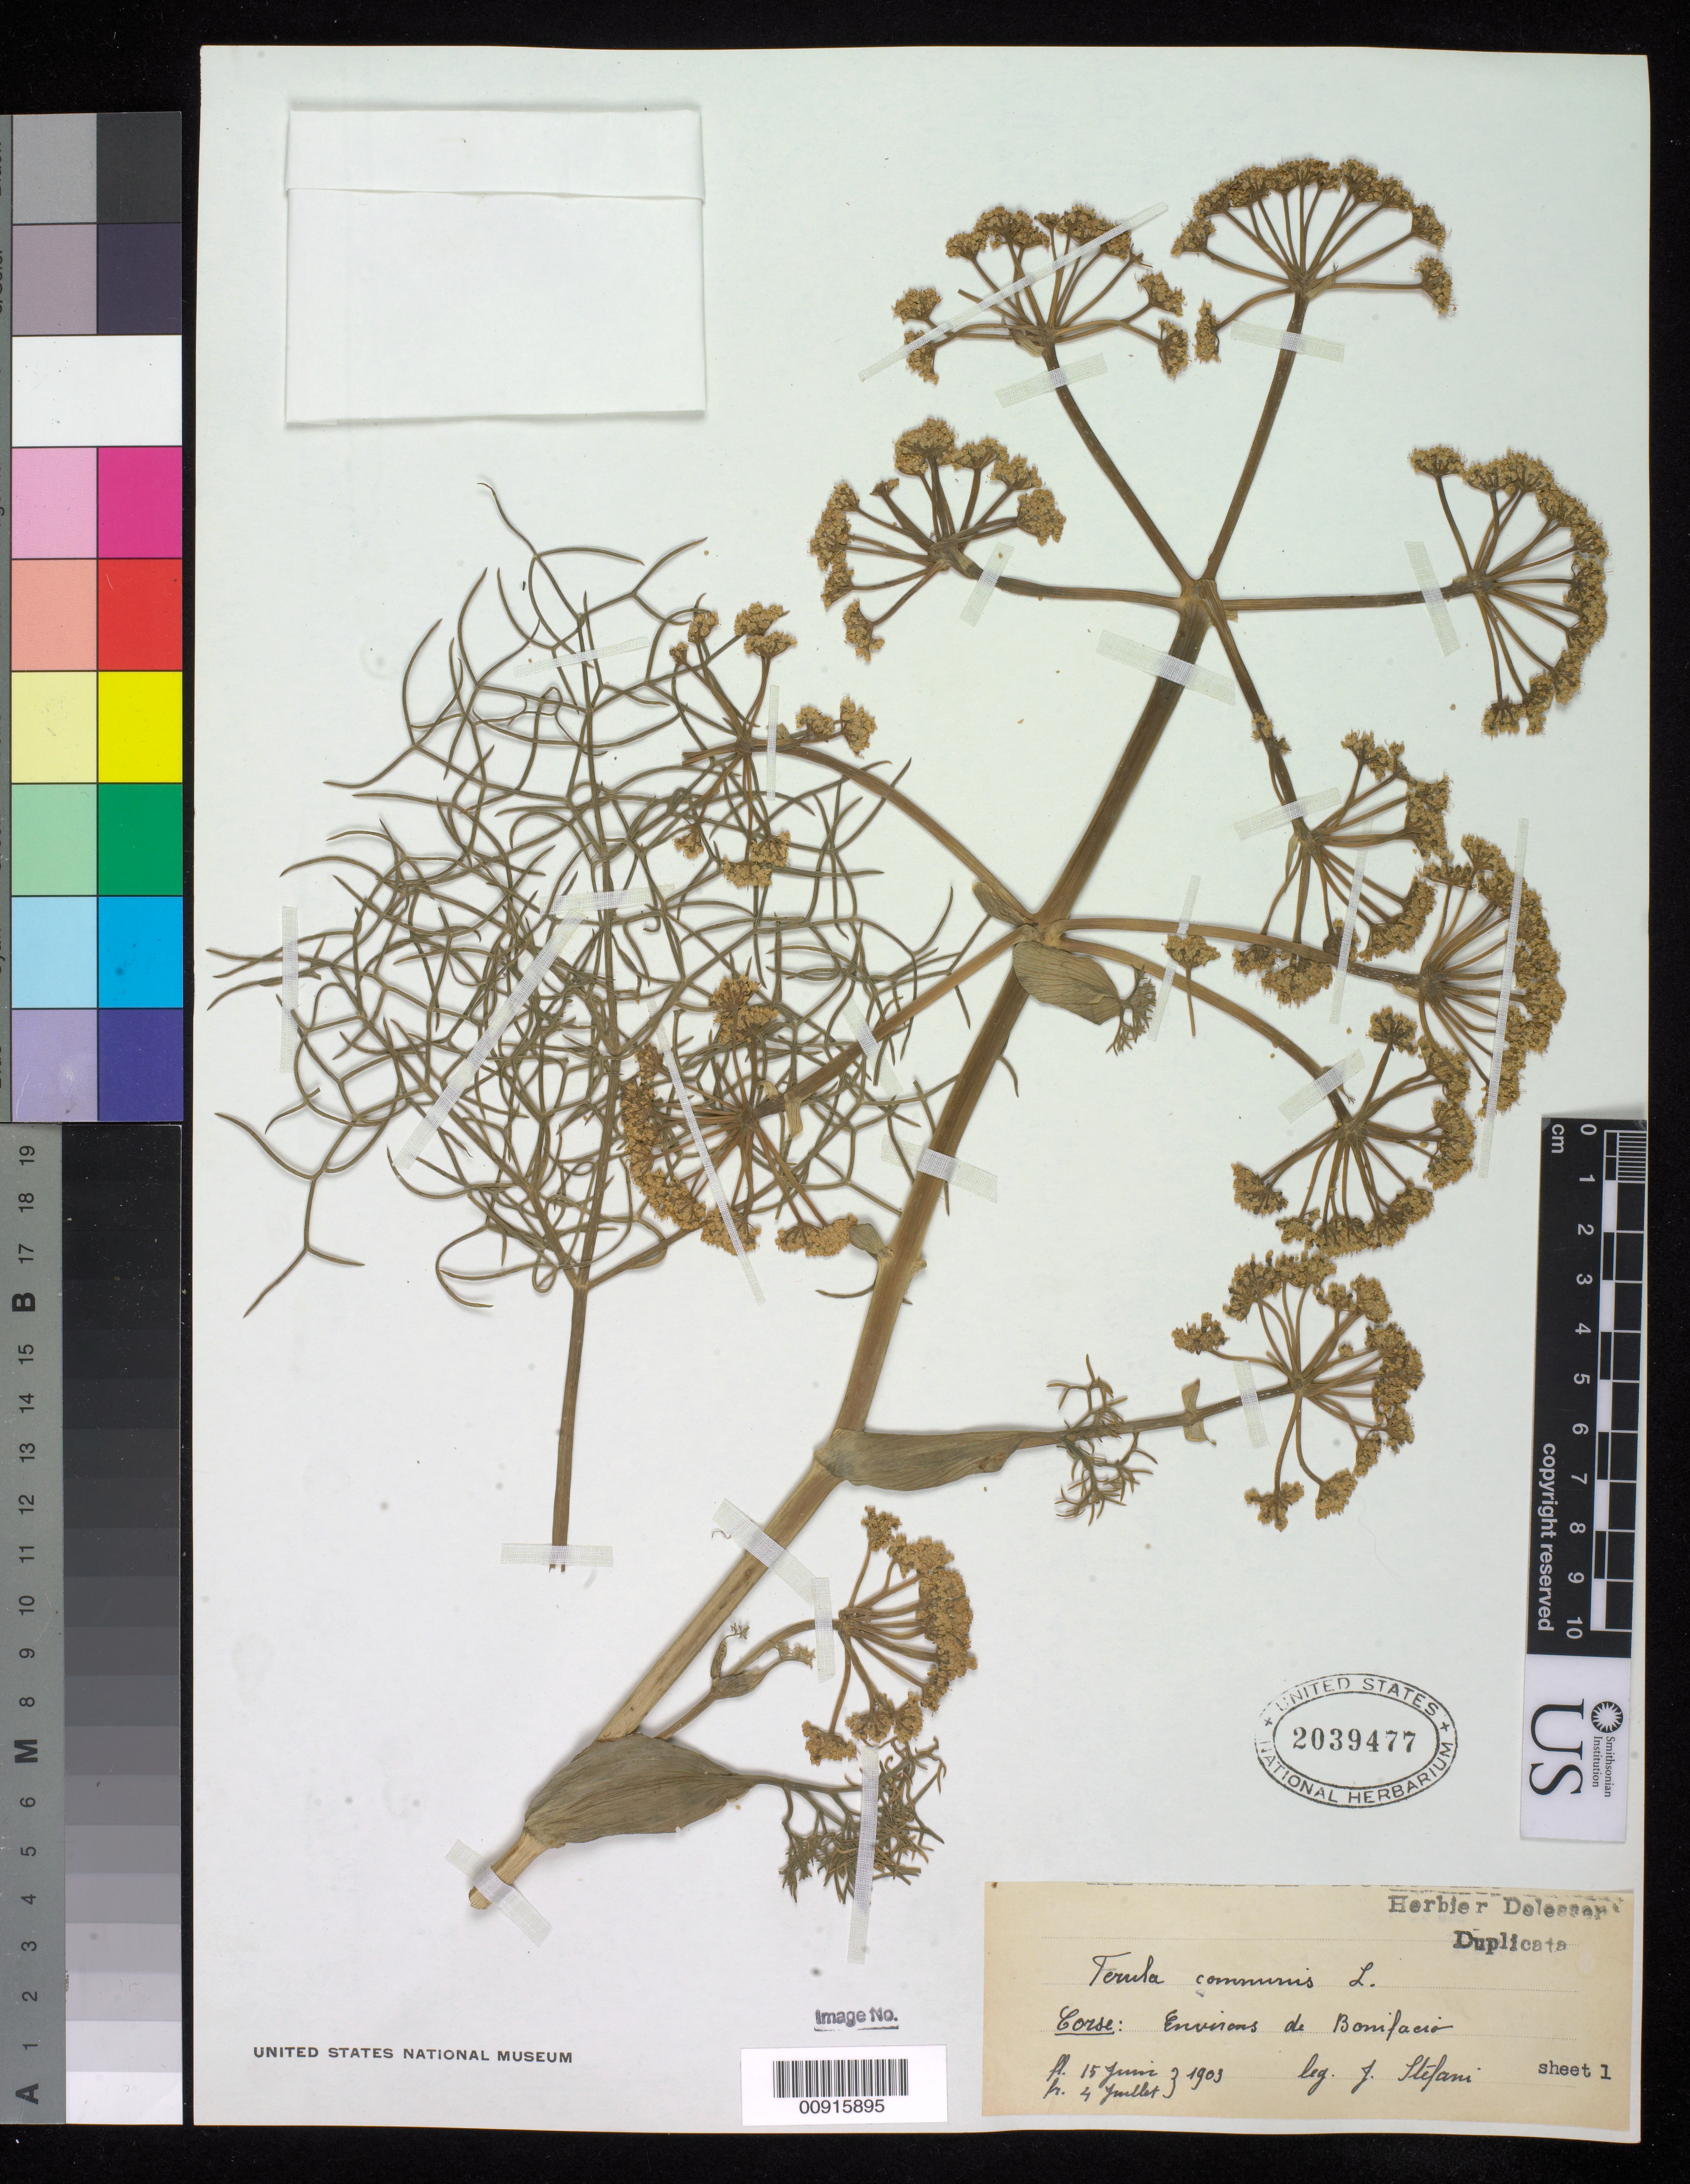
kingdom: Plantae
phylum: Tracheophyta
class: Magnoliopsida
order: Apiales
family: Apiaceae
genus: Ferula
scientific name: Ferula communis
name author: L.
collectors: J. Stefani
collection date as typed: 15 Jun 1903 to 04 Jul 1903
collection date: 1903-06-15/1903-07-04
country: France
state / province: Corsica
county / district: Corse-du-Sud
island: Corse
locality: Environs de Bonifacio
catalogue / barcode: US 2039477